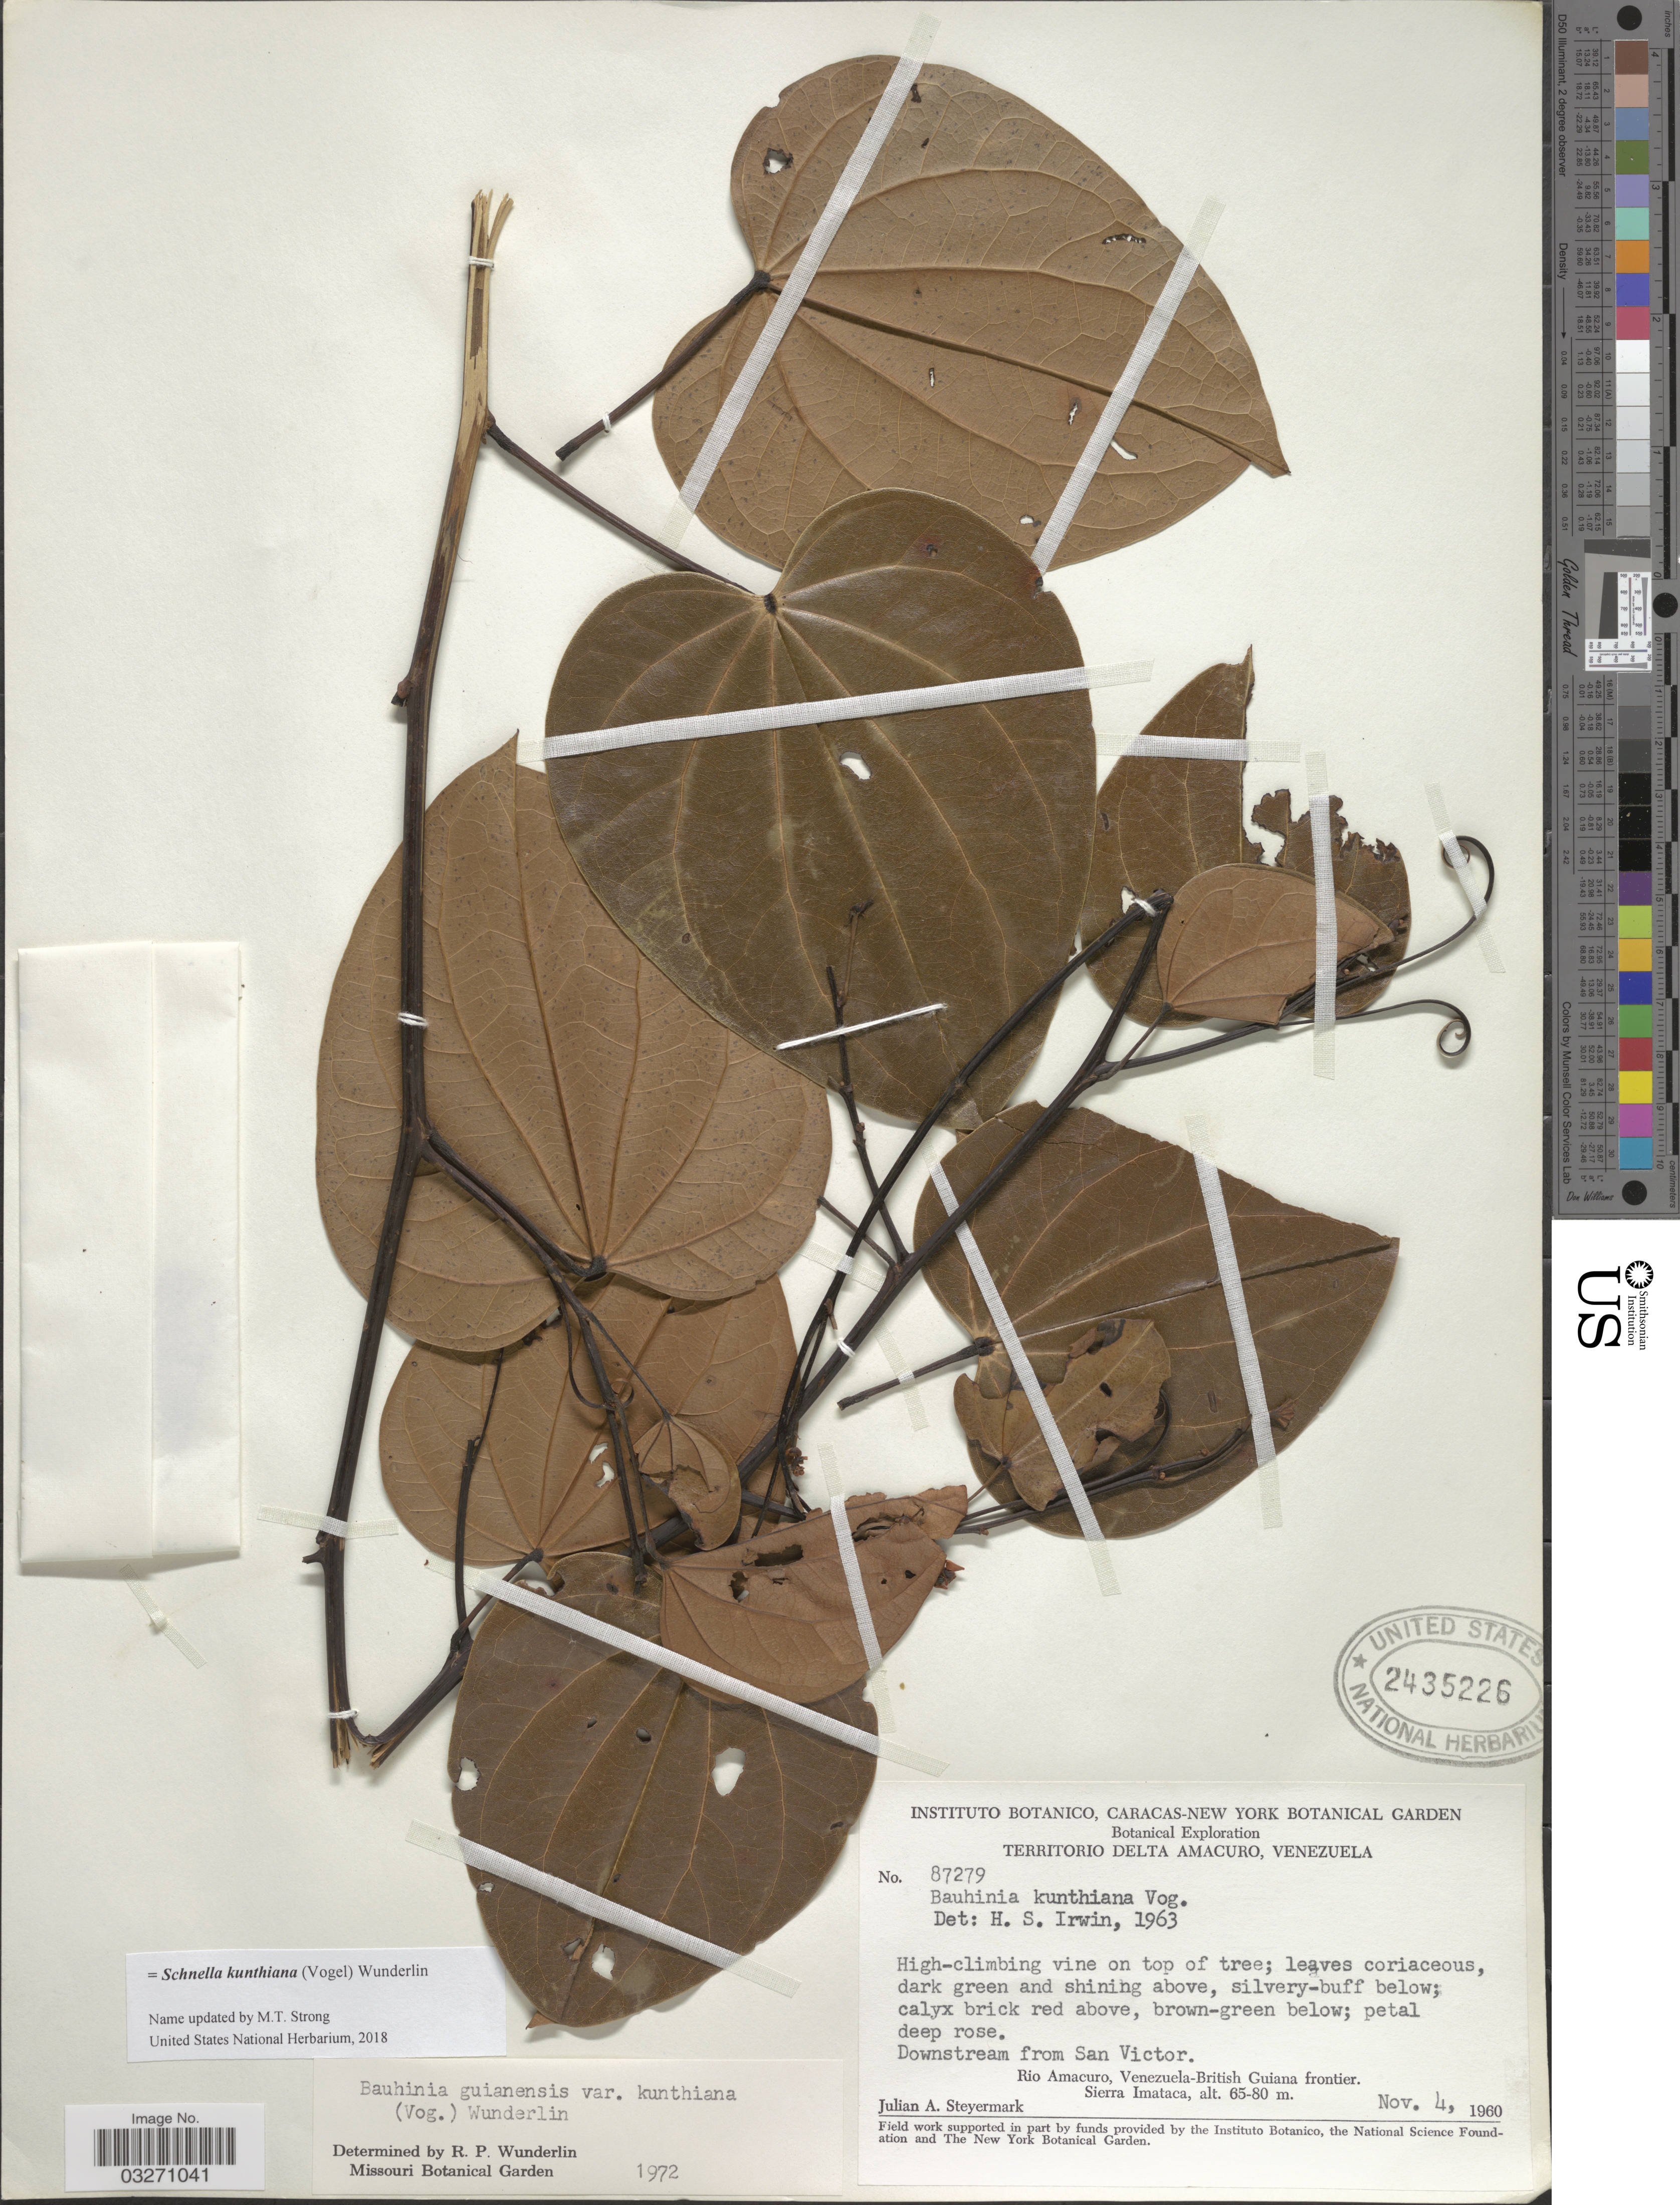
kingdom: Plantae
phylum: Tracheophyta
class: Magnoliopsida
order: Fabales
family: Fabaceae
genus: Schnella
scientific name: Schnella kunthiana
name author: (Vogel) Wunderlin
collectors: J. Steyermark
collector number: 87279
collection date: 1960-11-04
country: Venezuela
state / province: Delta Amacuro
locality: Downstream from San Victor. Rio Amacuro, Venezuela-British Guiana frontier. Sierra Imataca.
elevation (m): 65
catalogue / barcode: US 2435226